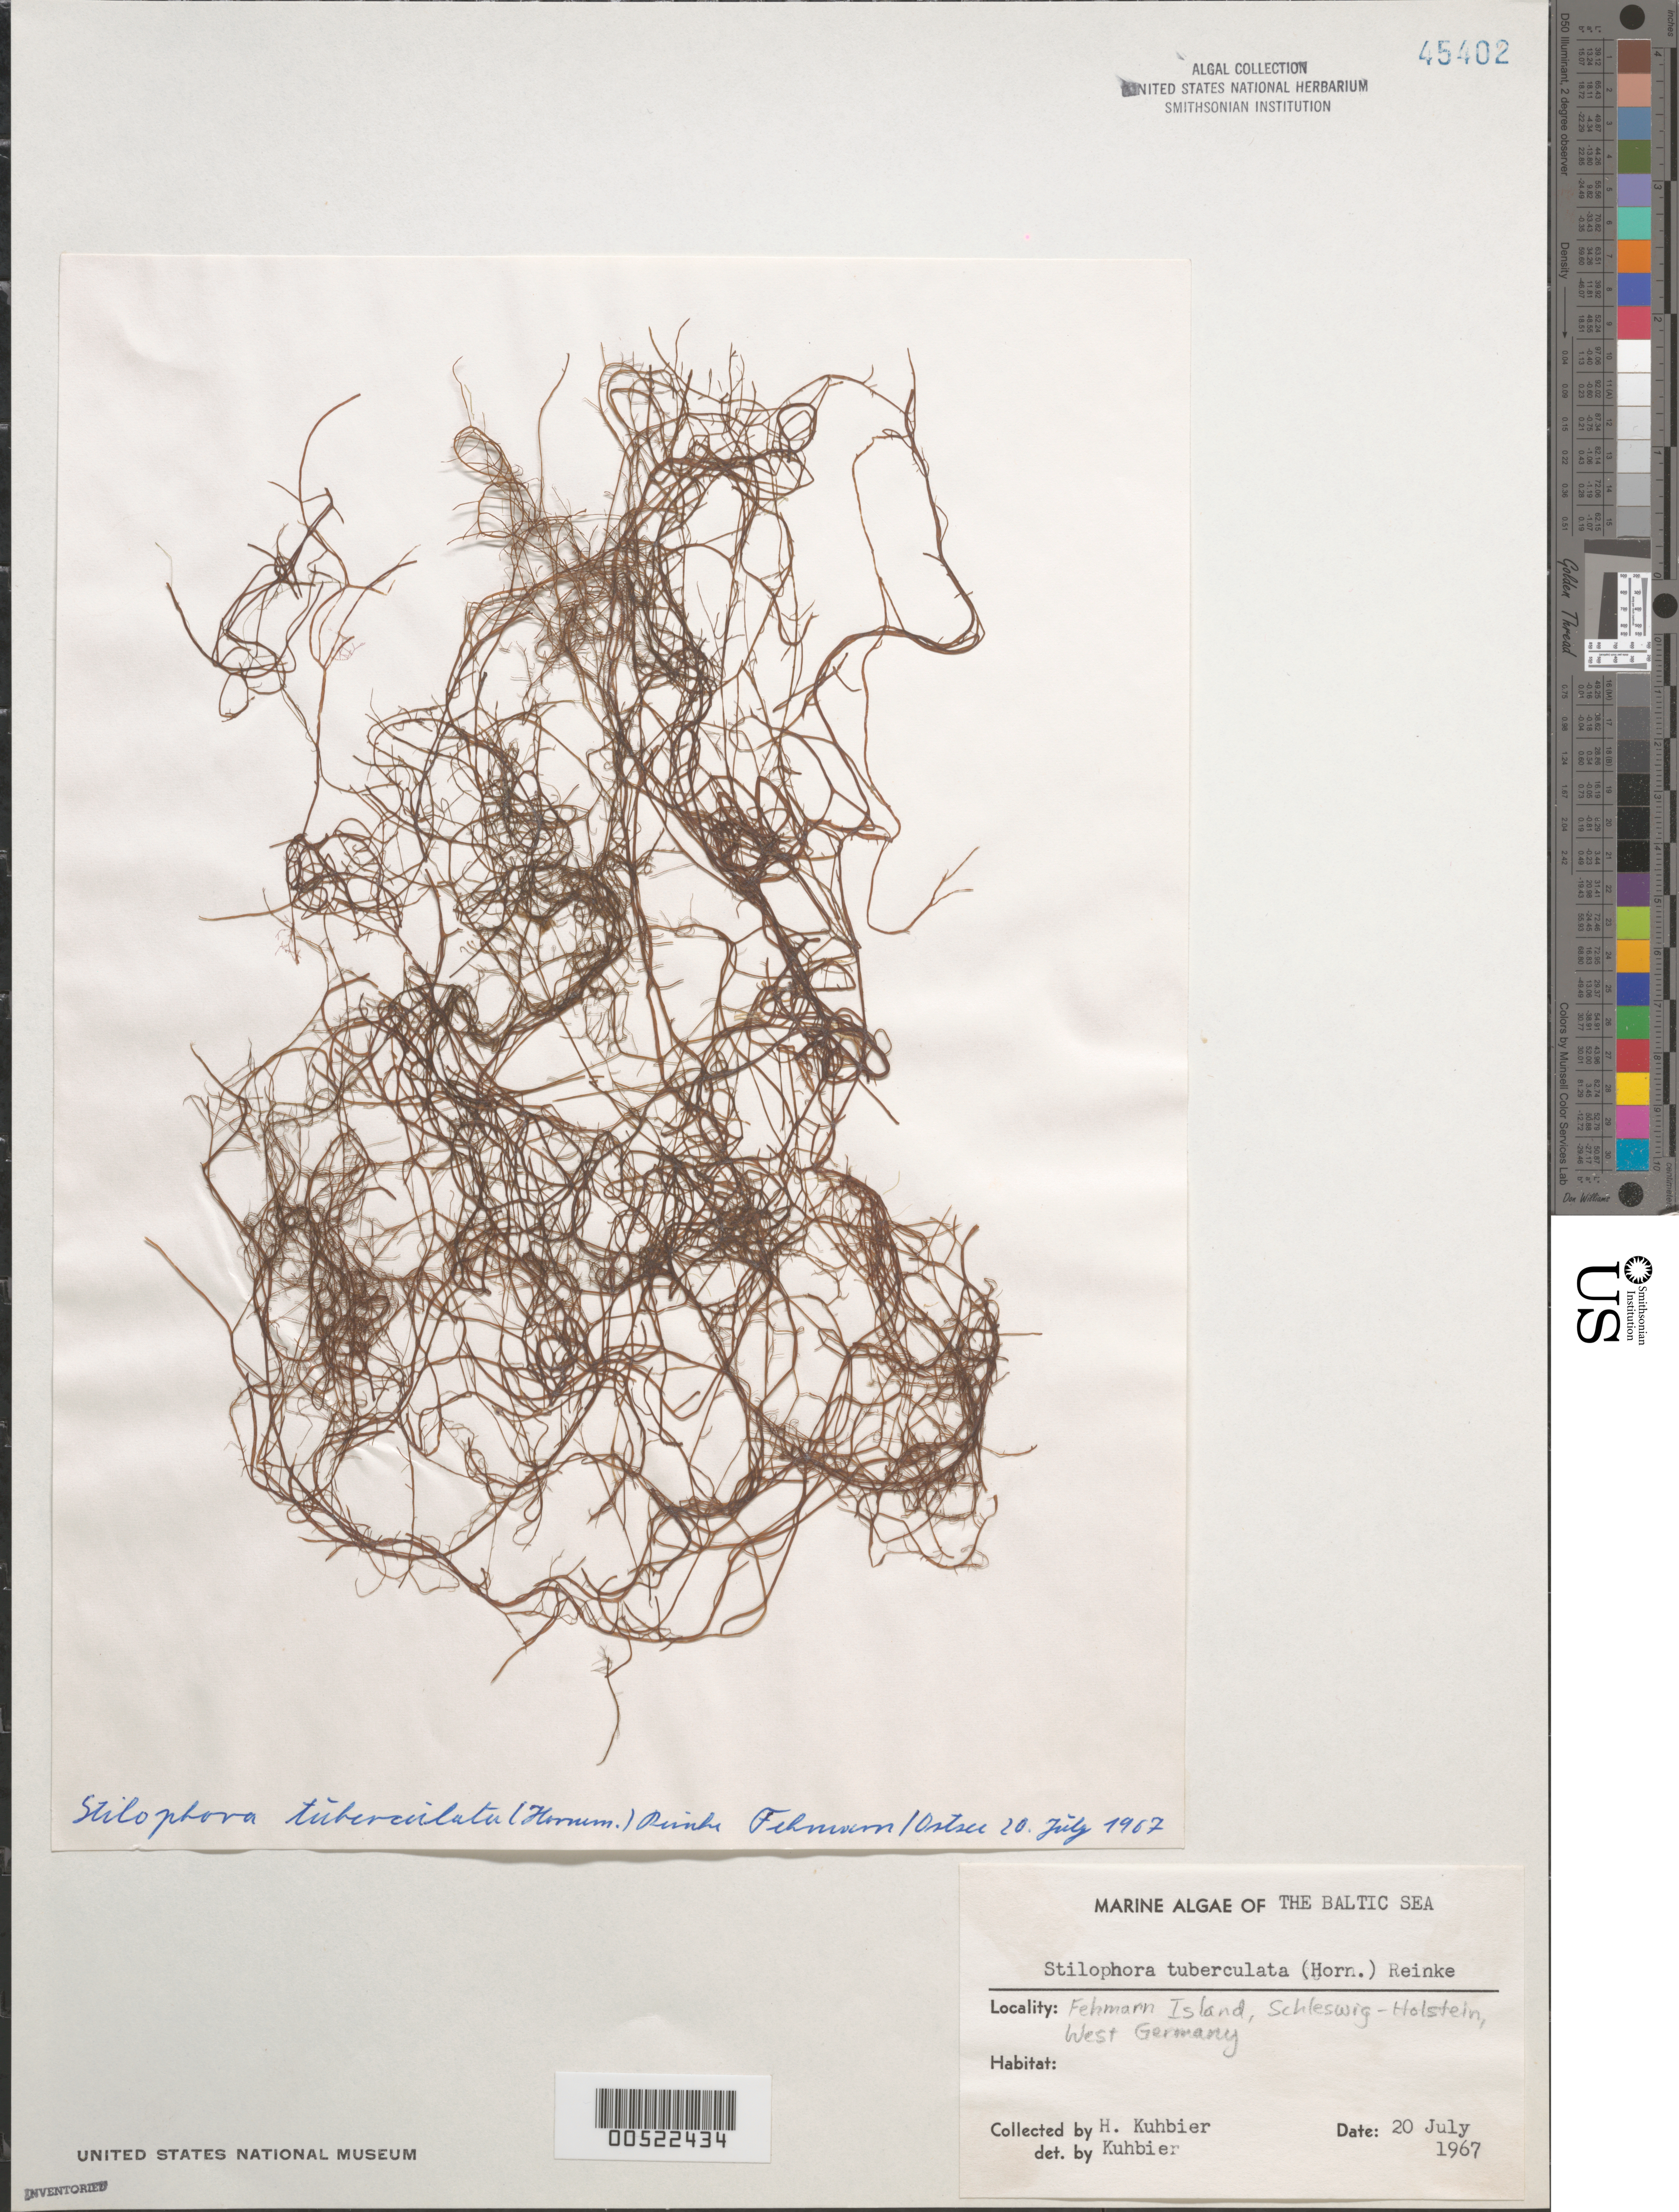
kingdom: Chromista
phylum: Ochrophyta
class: Phaeophyceae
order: Ectocarpales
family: Chordariaceae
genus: Stilophora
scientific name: Stilophora tuberculata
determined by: Kuhbier, H.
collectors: H. Kuhbier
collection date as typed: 20 Jul 1967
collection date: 1967-07-20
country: Germany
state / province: Schleswig-Holstein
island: Fehmarn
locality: Baltic Sea (Ostsee)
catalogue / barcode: US 45402